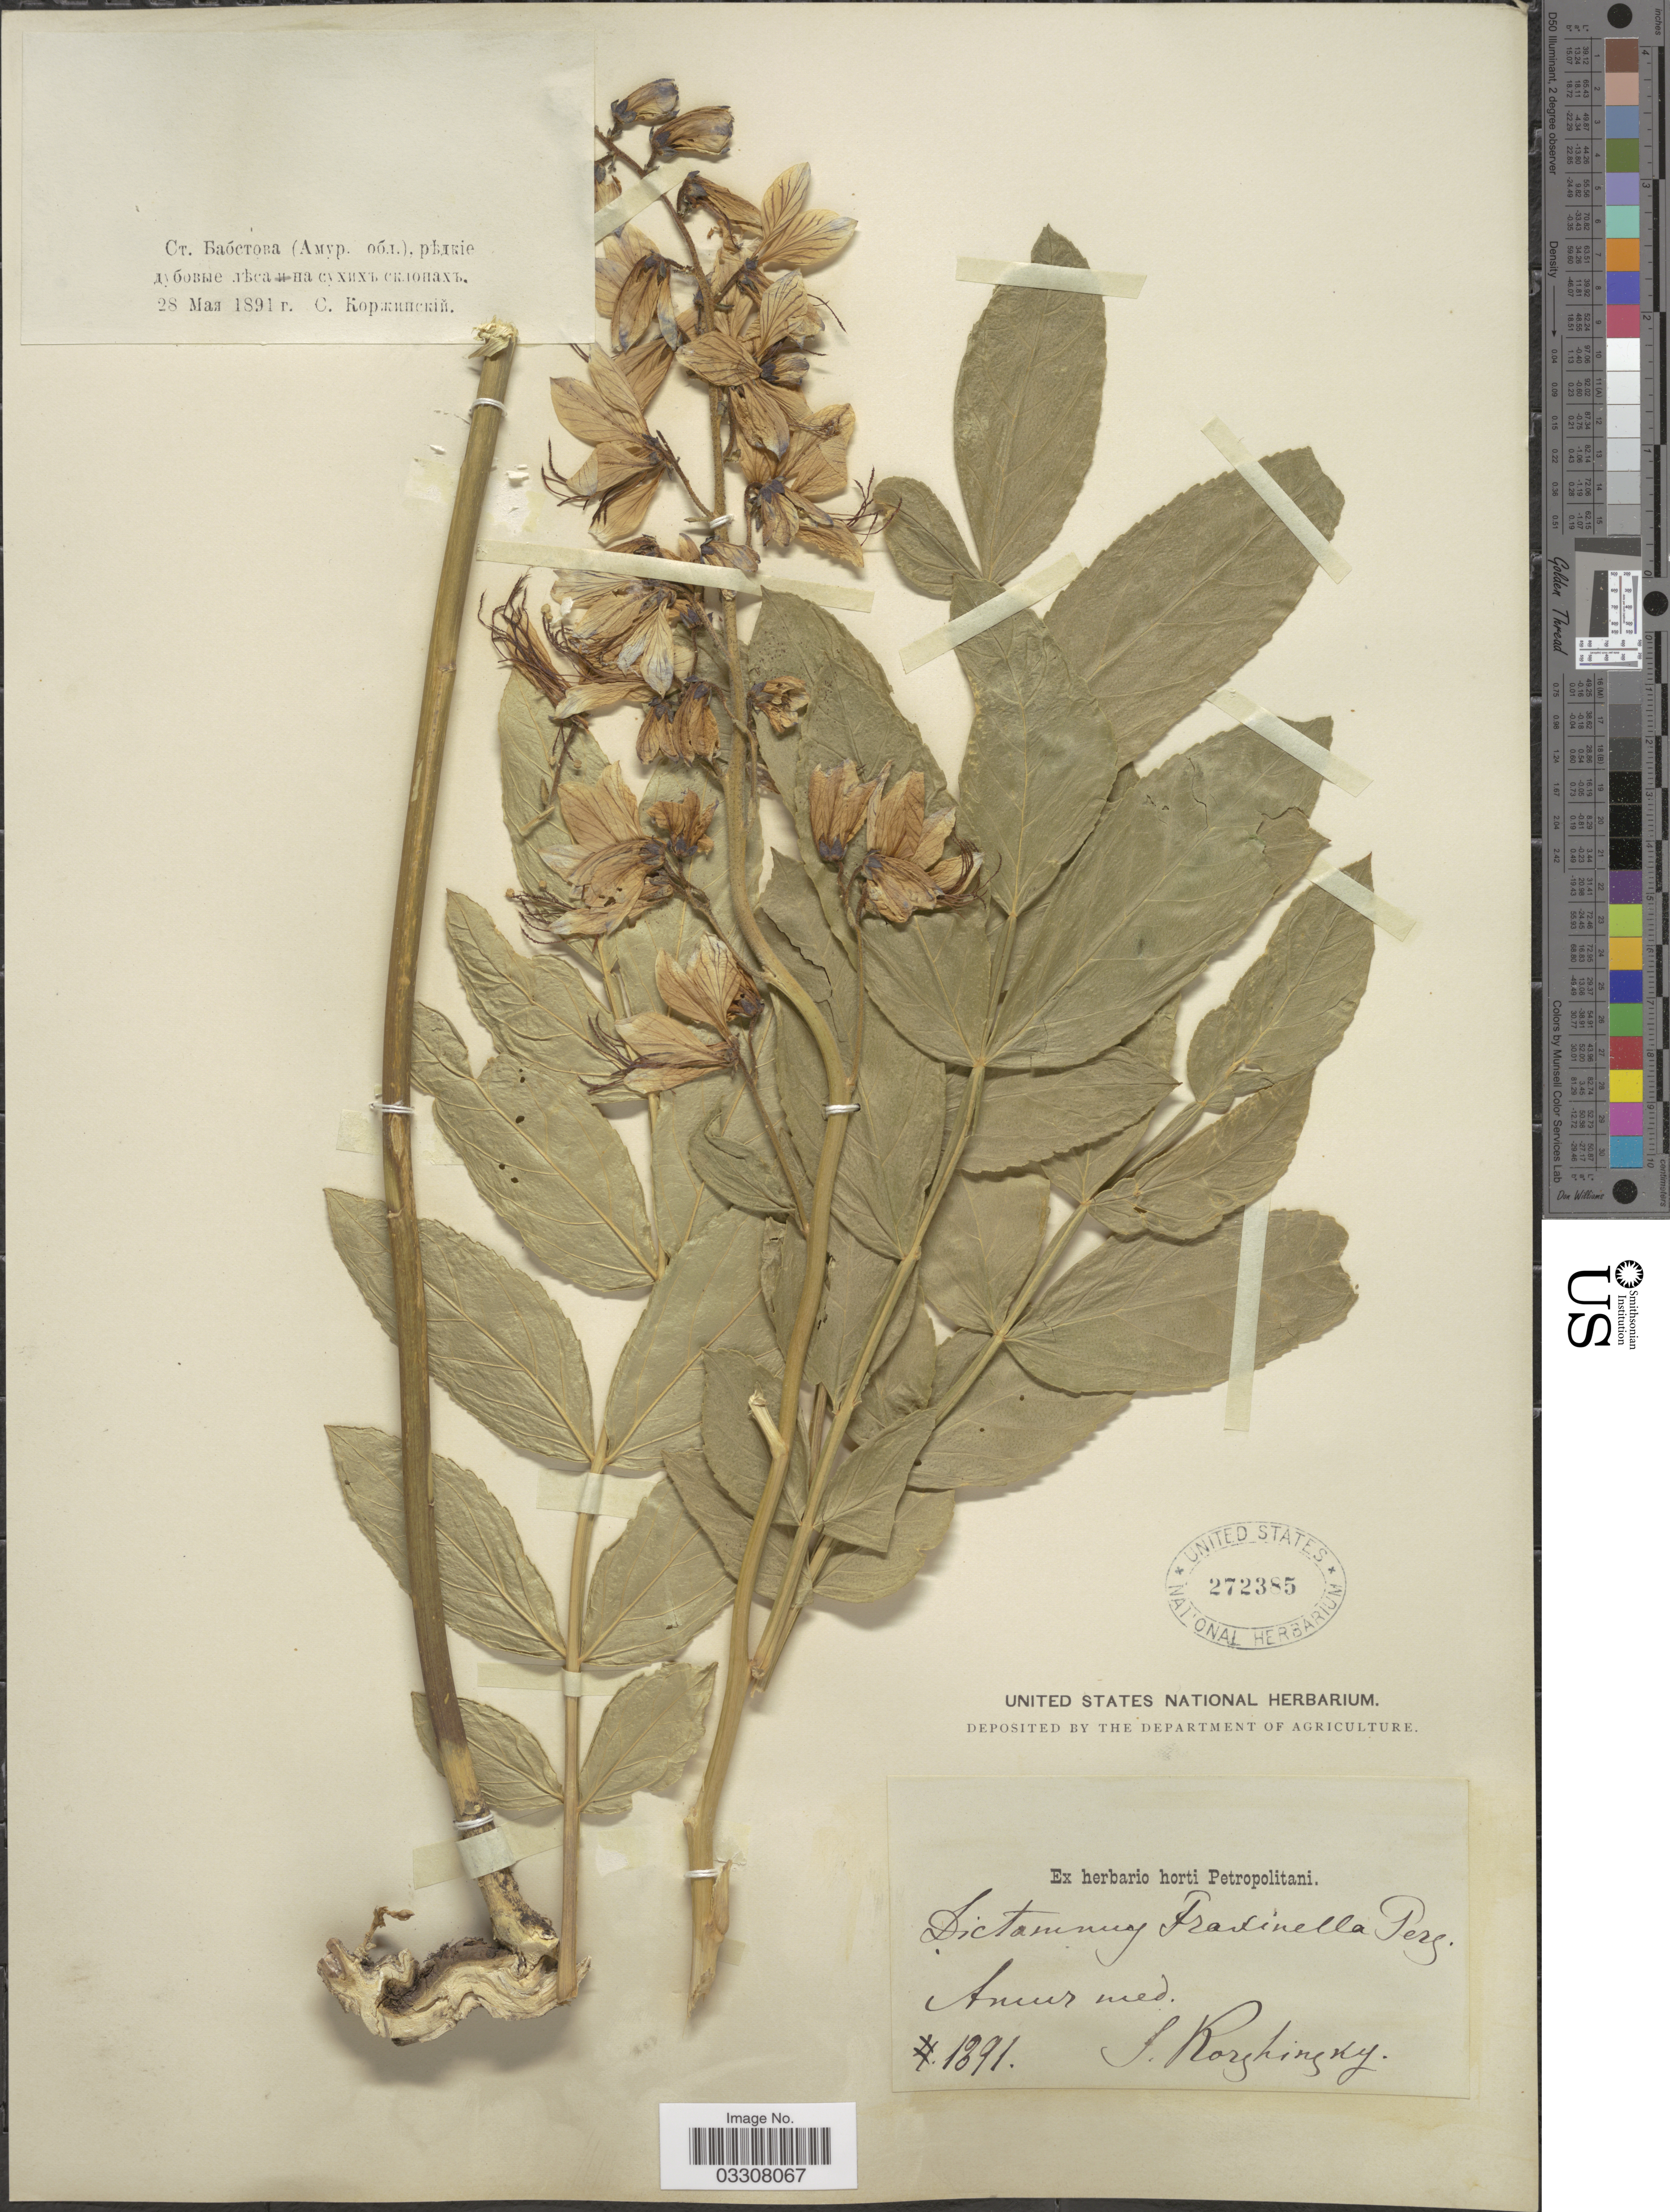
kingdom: Plantae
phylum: Tracheophyta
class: Magnoliopsida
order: Sapindales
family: Rutaceae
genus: Dictamnus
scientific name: Dictamnus fraxinella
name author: Pers.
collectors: S. Korzchinsky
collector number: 1391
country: Russian Federation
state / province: Amur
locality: Amur med.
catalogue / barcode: US 272385